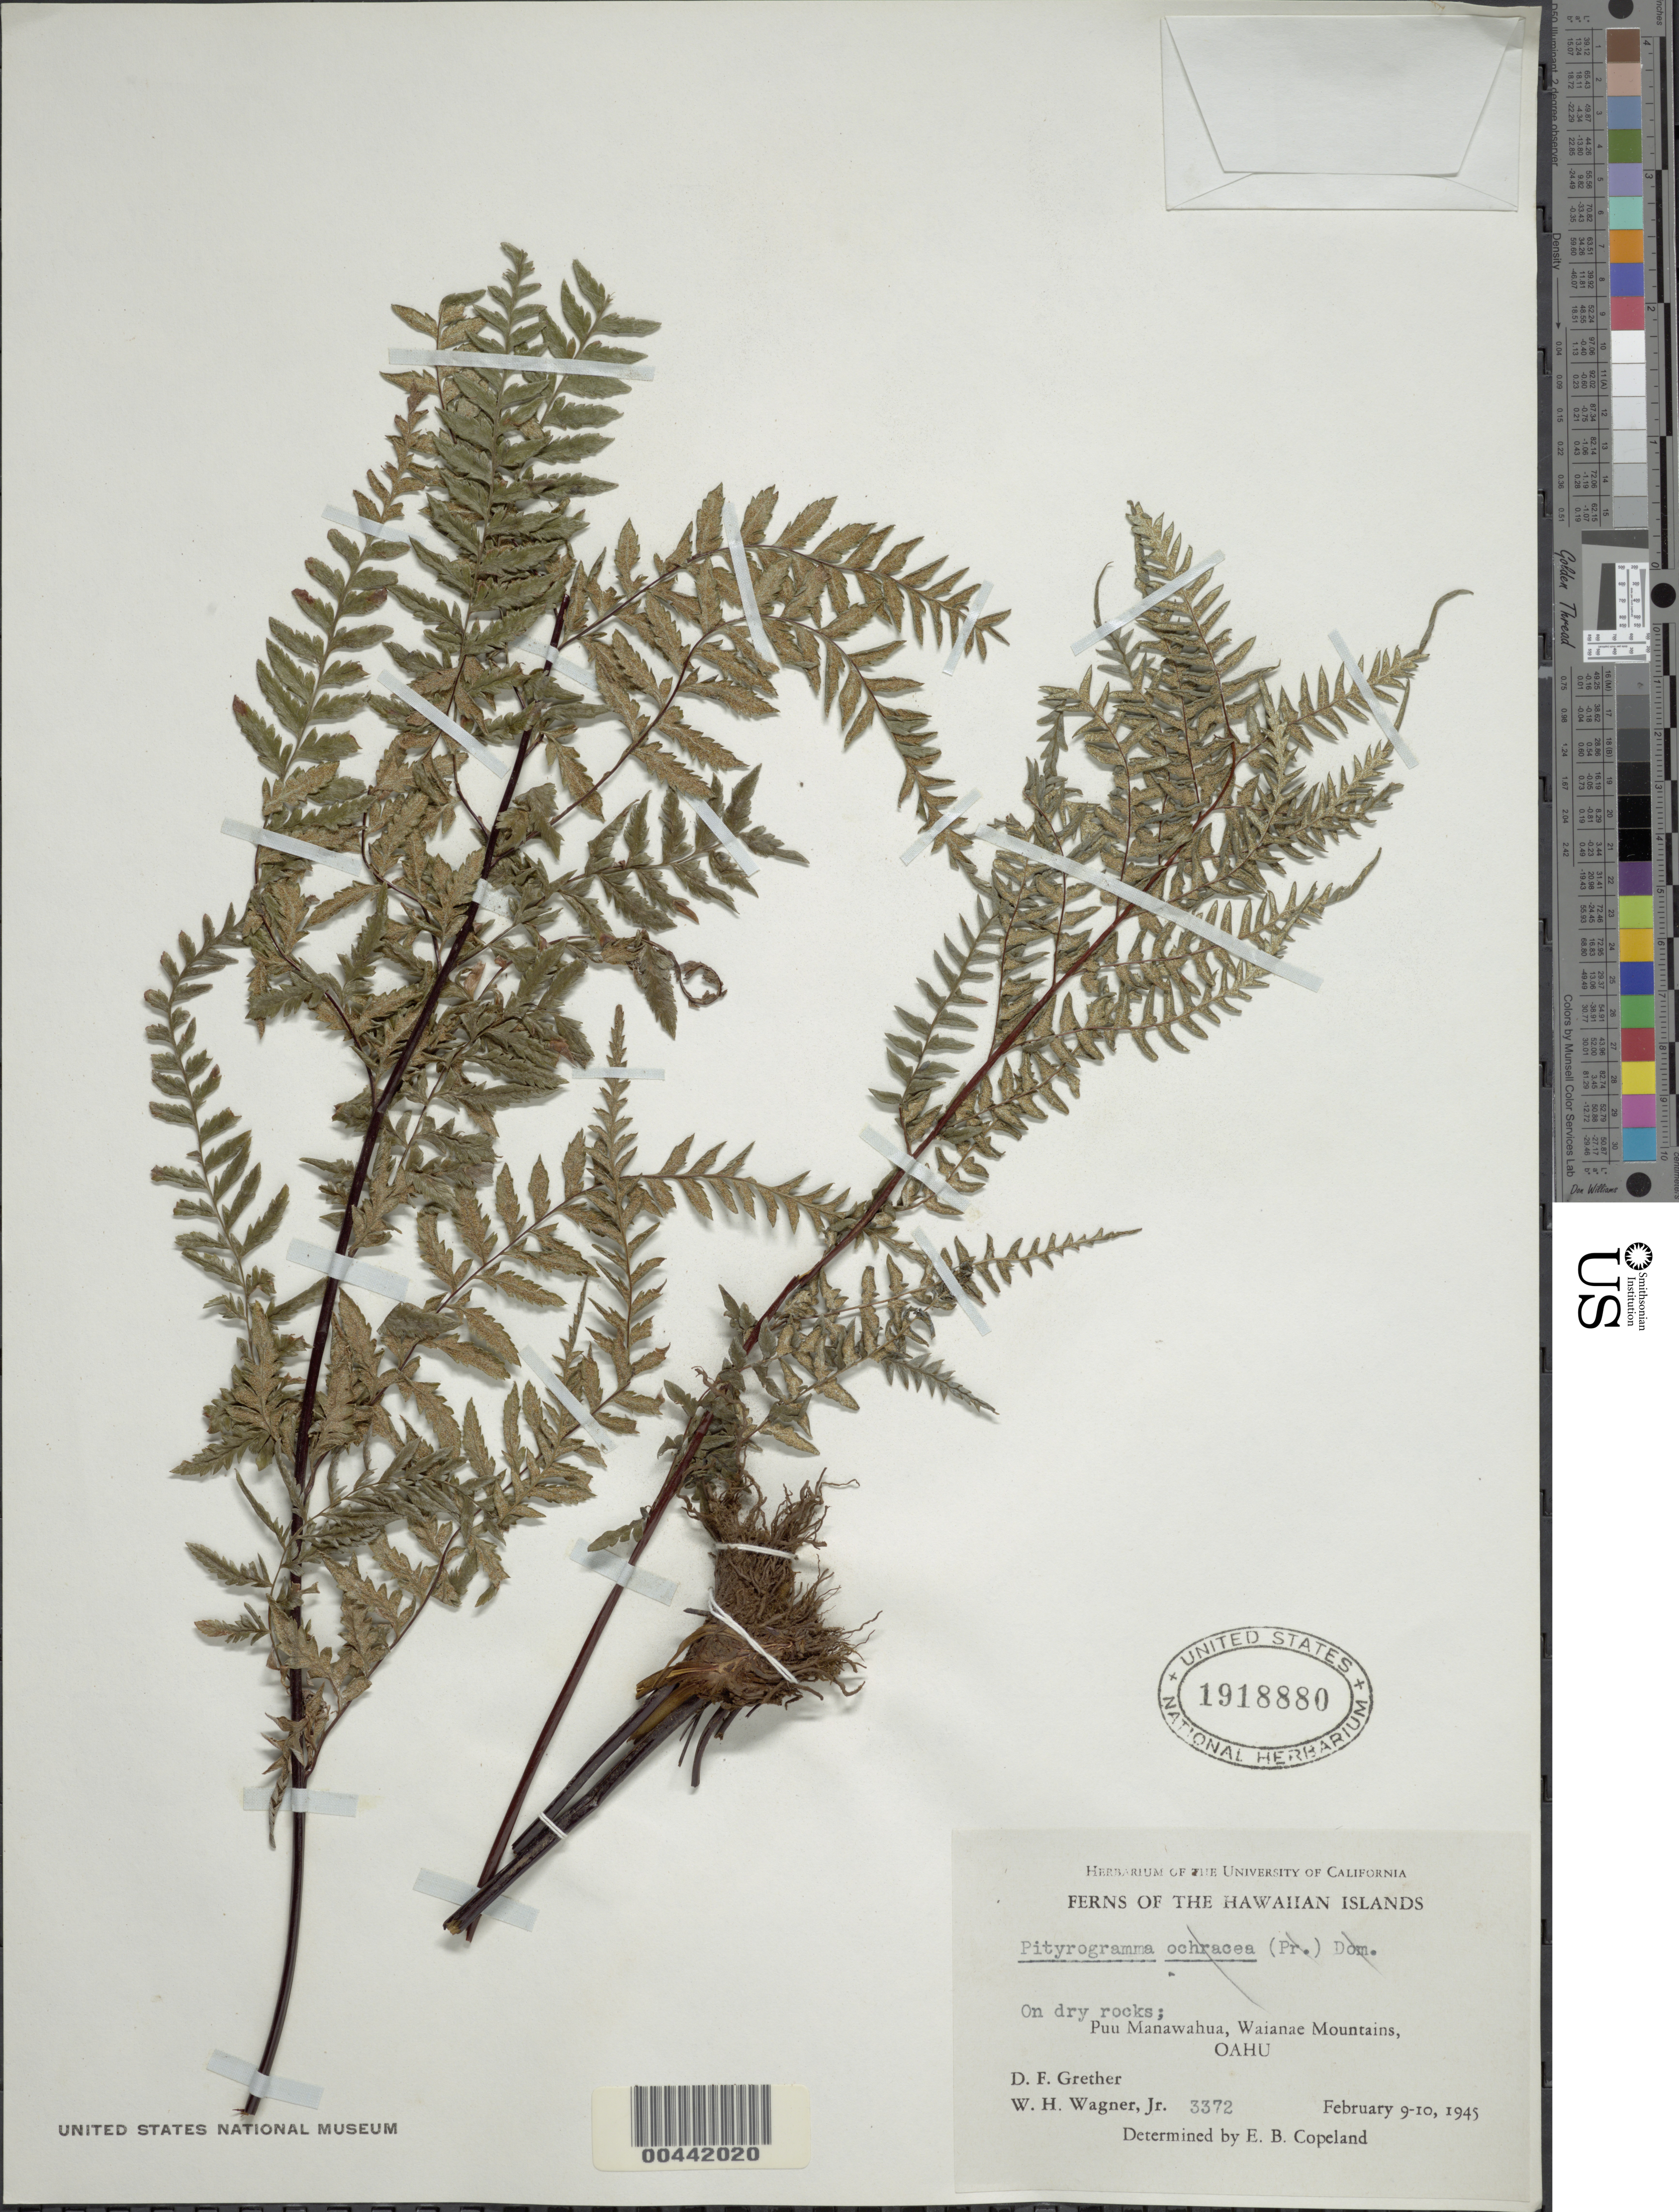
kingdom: Plantae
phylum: Tracheophyta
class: Polypodiopsida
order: Polypodiales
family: Pteridaceae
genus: Pityrogramma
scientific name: Pityrogramma calomelanos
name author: (L.) Link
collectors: D. F. Grether & W. H. Wagner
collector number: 3372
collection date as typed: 9 Feb 1945 to 10 Feb 1945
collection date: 1945-02-09/1945-02-10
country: United States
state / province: Hawaii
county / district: Honolulu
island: Oahu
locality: Puu Manawahua, Waianae Mts.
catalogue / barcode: US 1918880